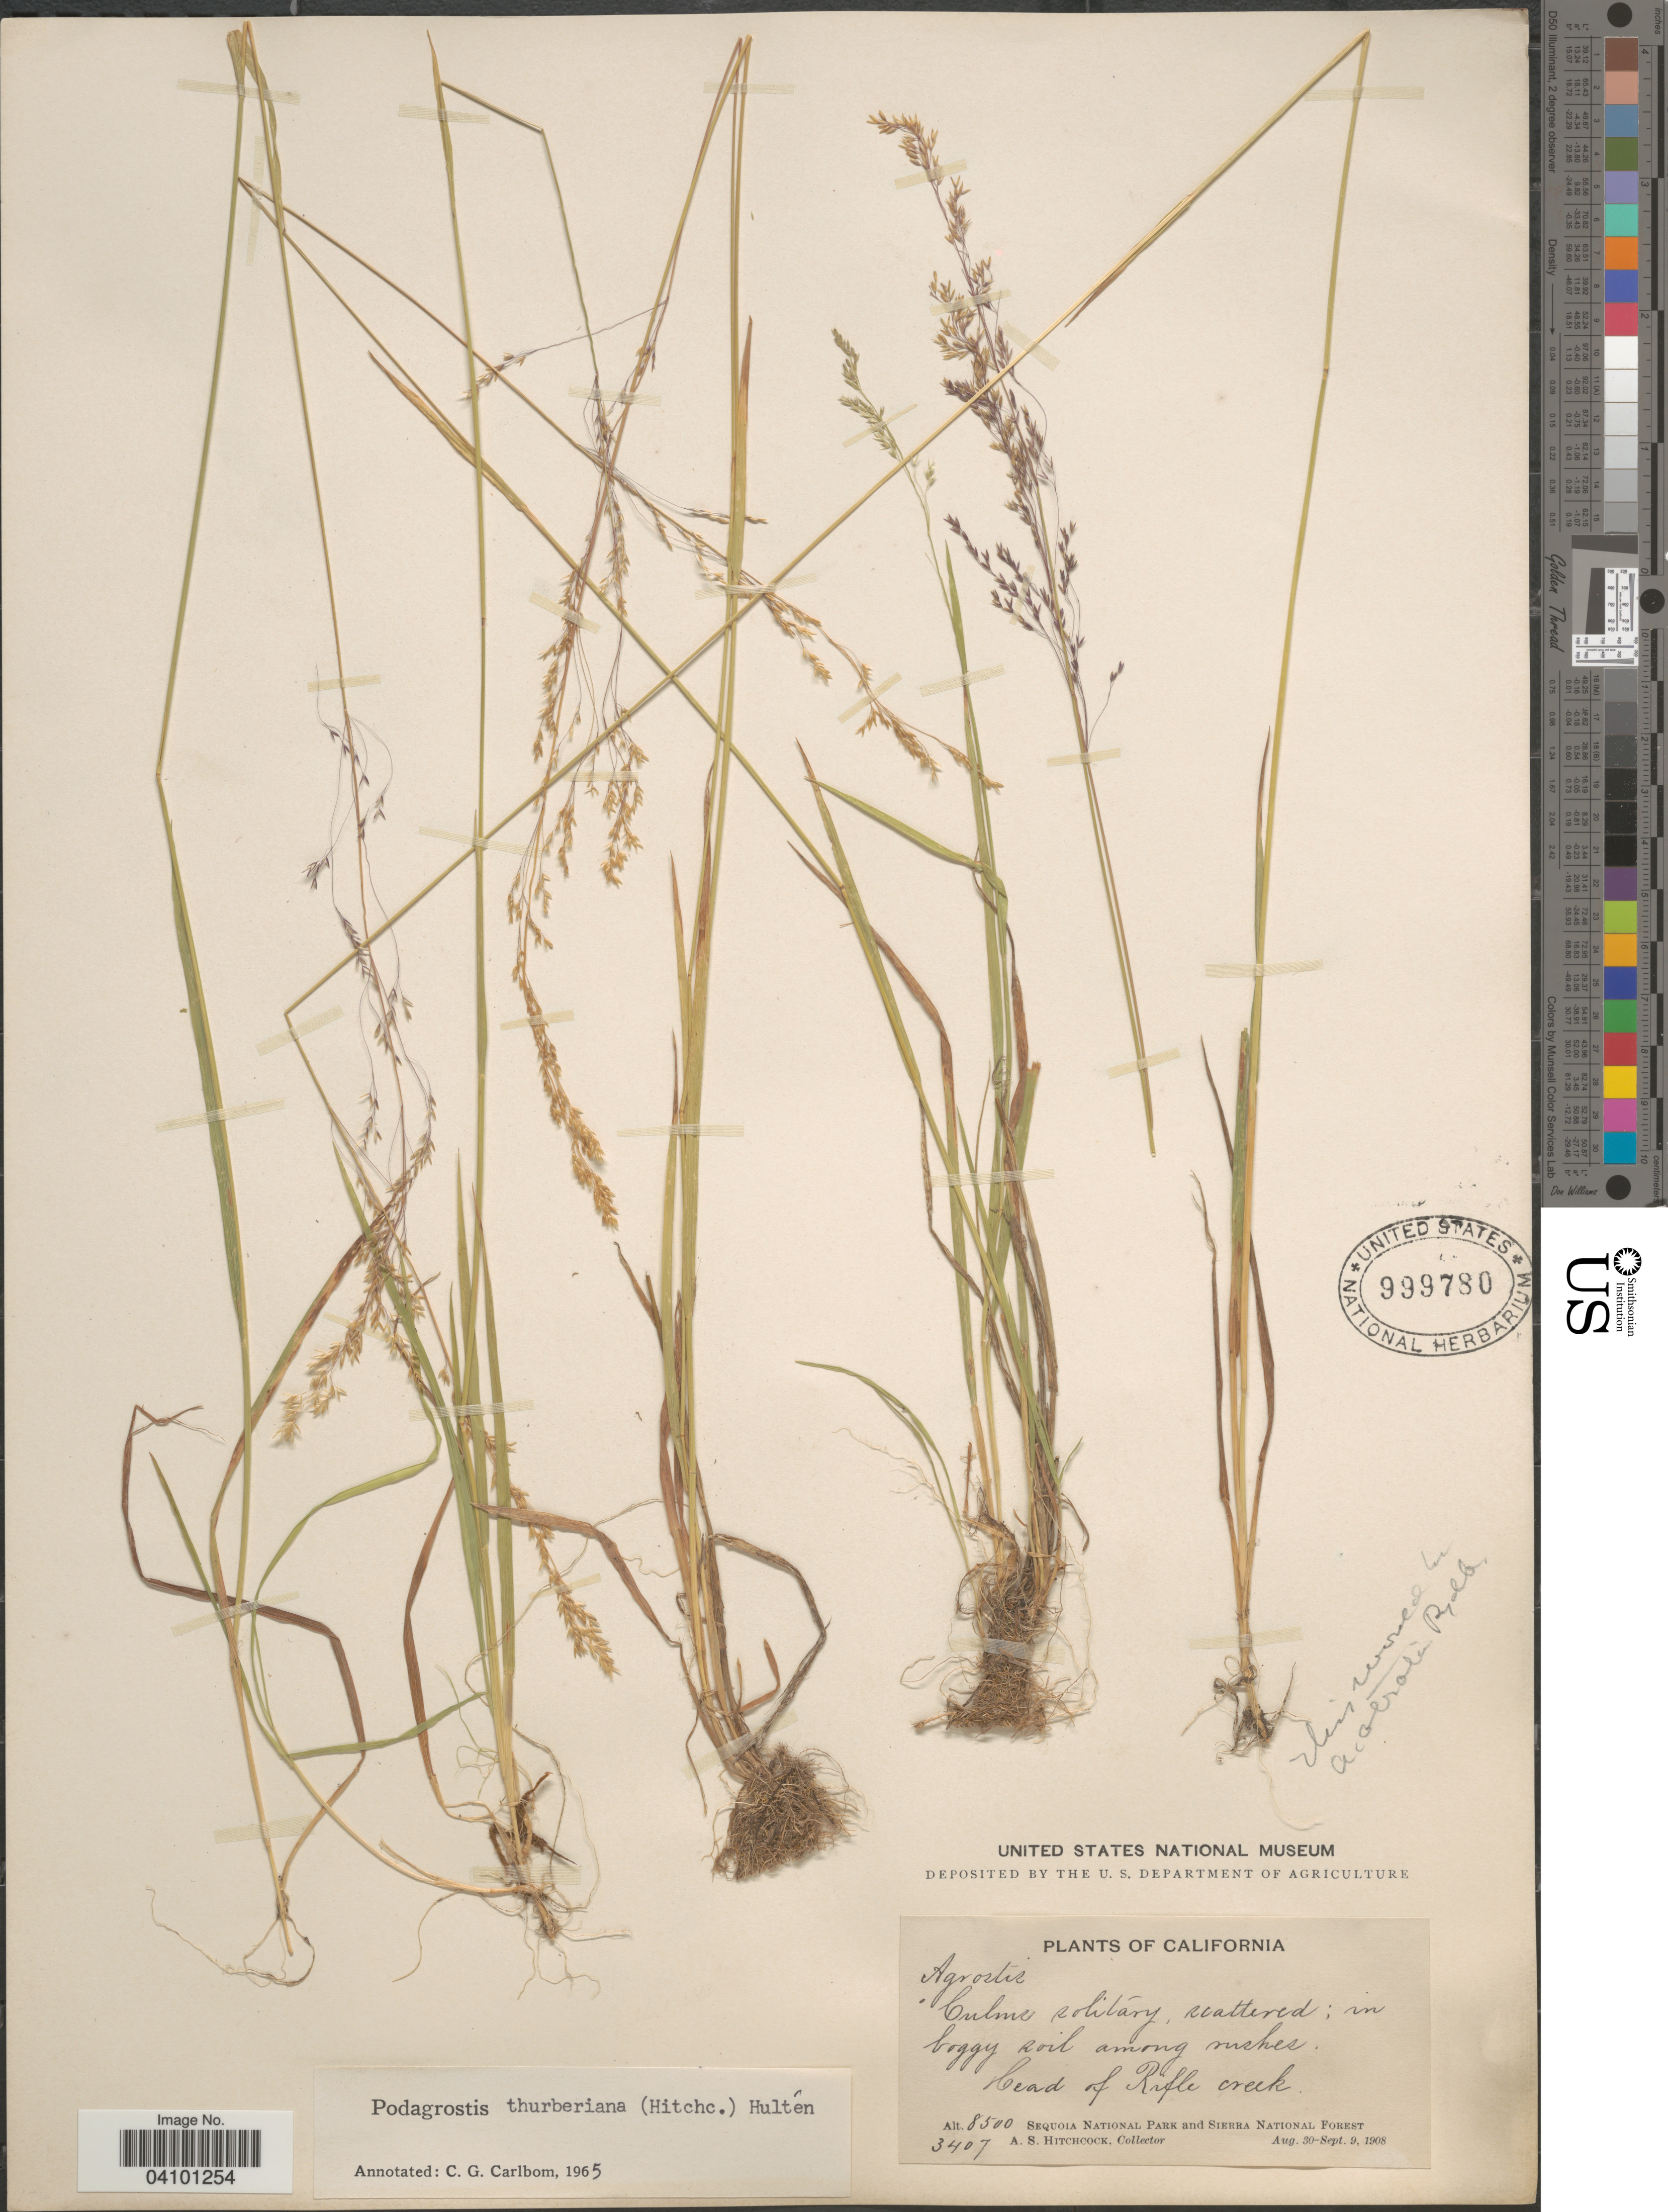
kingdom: Plantae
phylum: Tracheophyta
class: Liliopsida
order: Poales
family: Poaceae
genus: Podagrostis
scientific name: Podagrostis thurberiana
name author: Hitchc.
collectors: A. S. Hitchcock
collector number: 3407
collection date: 1908-08-30/1908-09-09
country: United States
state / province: California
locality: Head of Rifle creek. Sequoia National Park and Sierra National Forest.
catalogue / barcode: US 999780